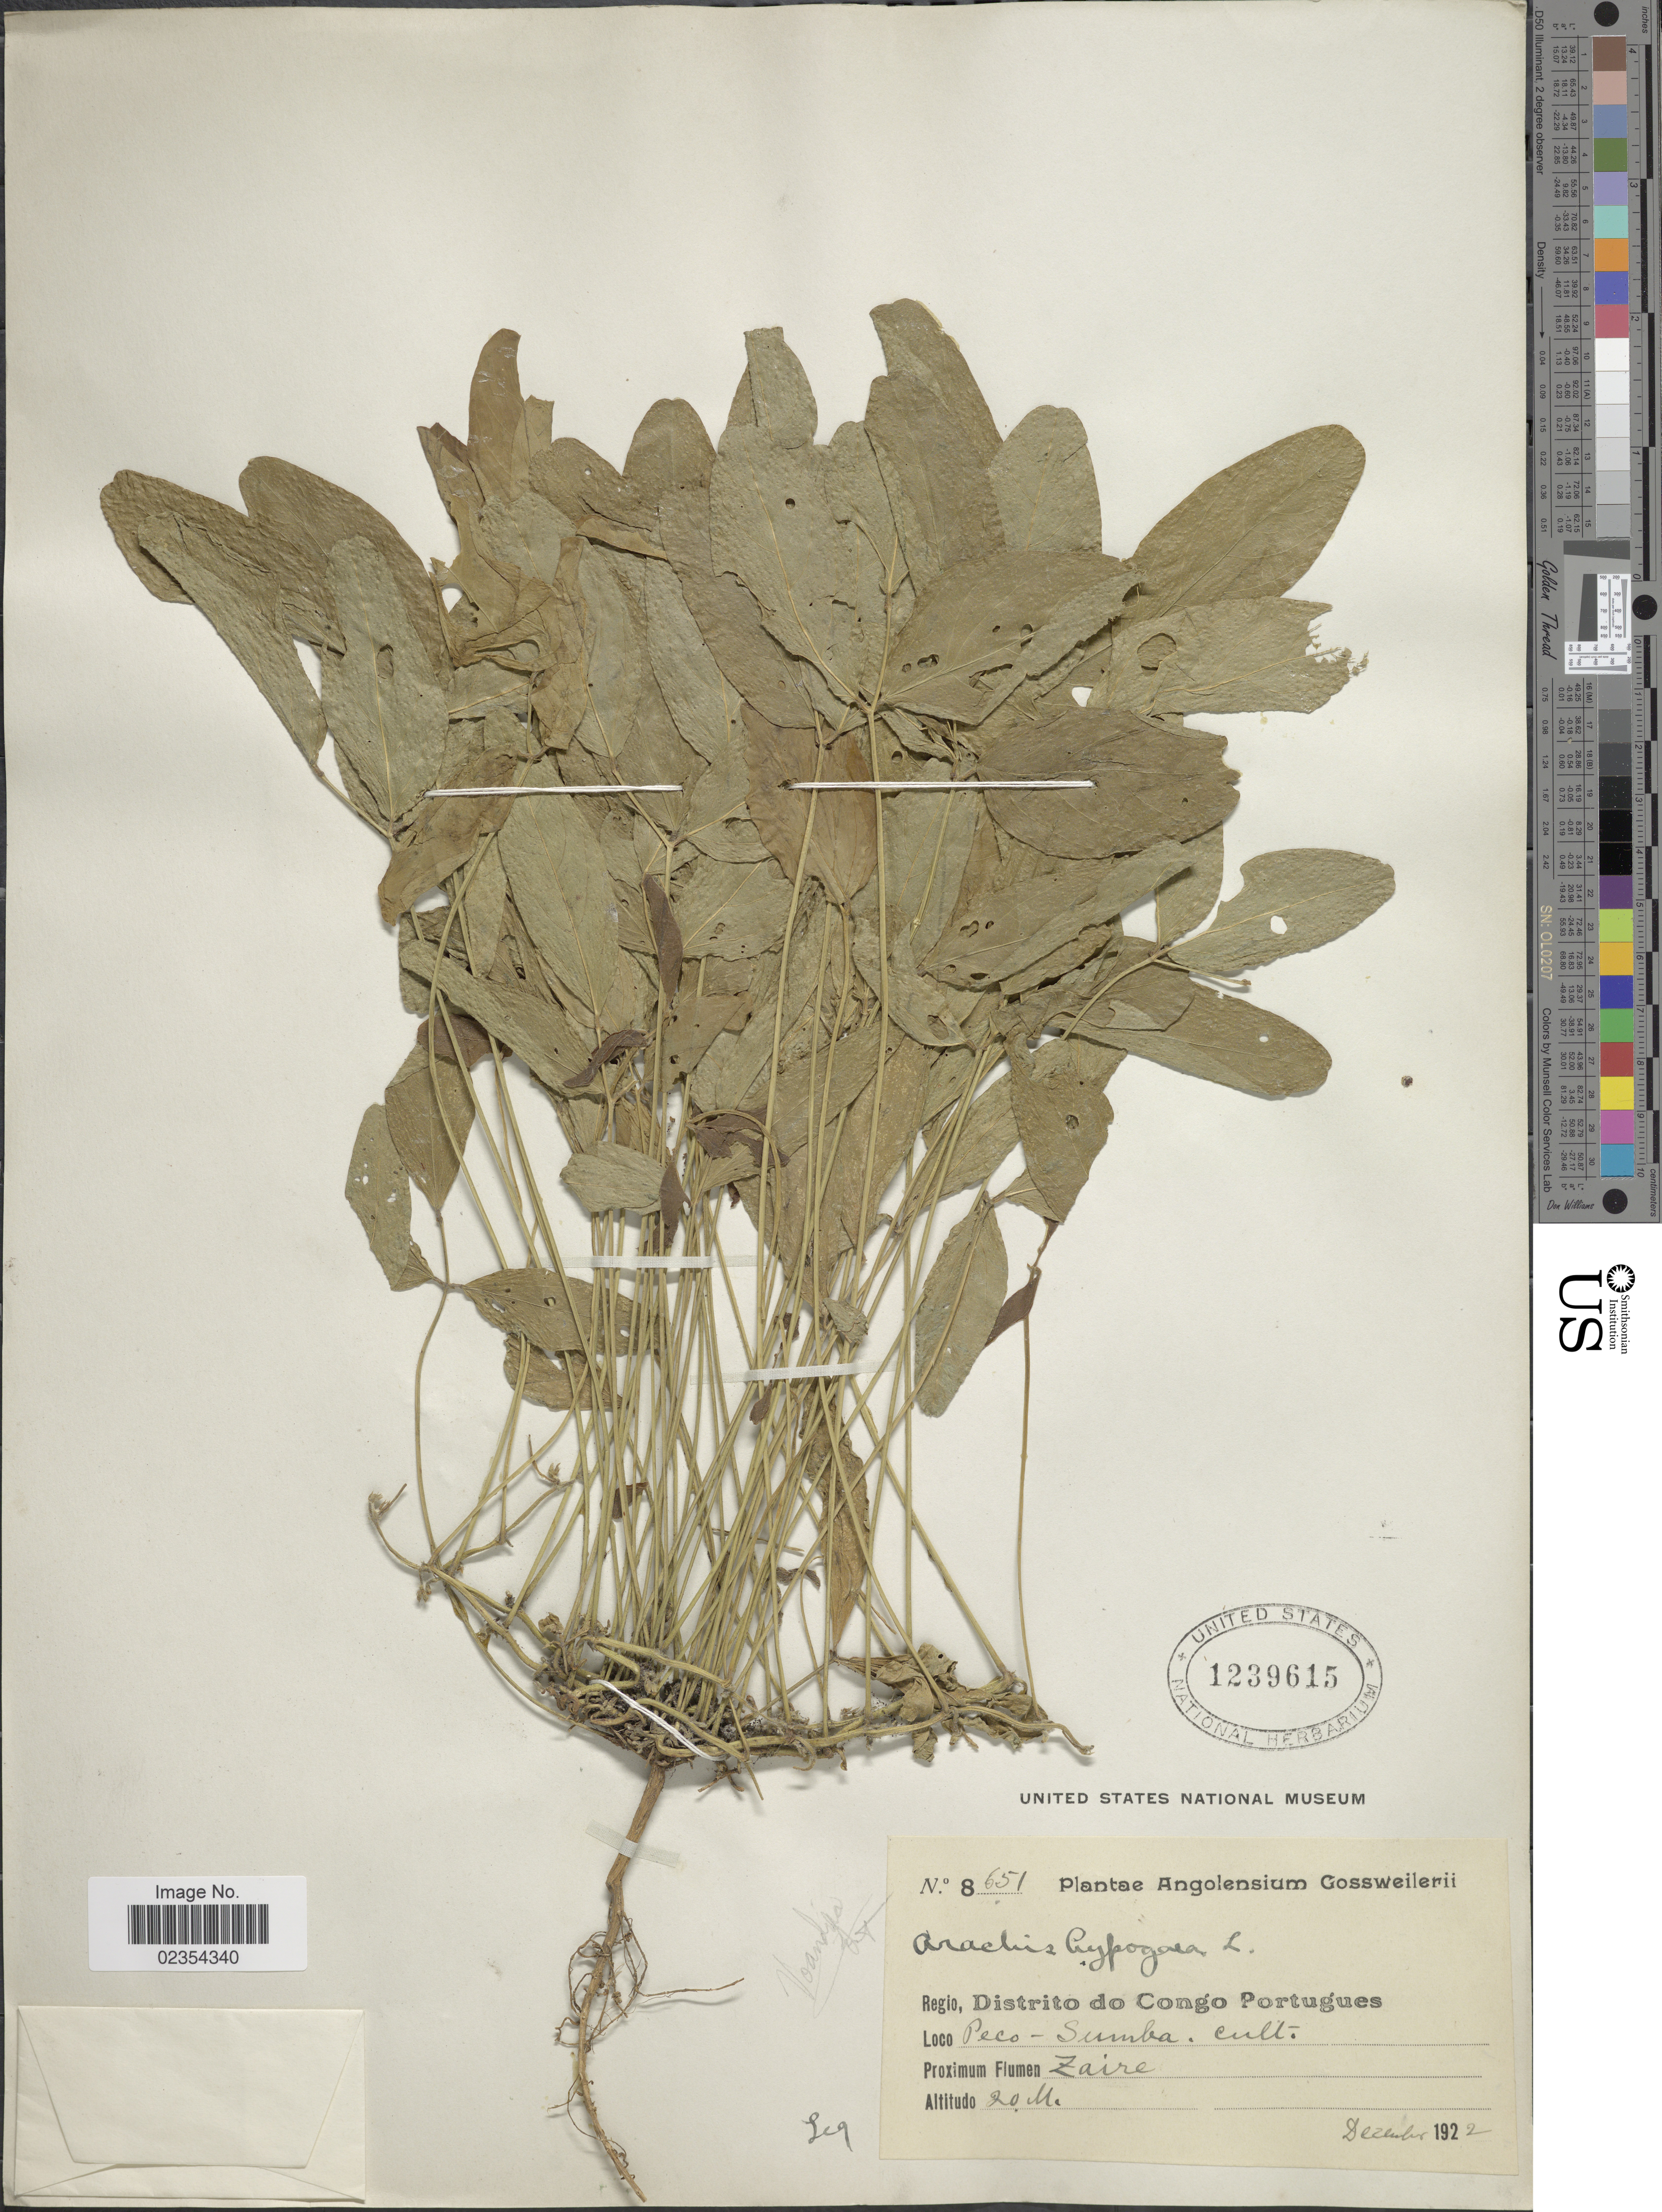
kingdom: Plantae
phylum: Tracheophyta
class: Magnoliopsida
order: Fabales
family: Fabaceae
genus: Vigna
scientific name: Vigna subterranea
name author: (L.) Verdc.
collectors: -. Gossweiler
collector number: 8651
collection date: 1922-12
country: Angola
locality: Angolensium [unsure placement], Distrito do Congo Portugues, Peco-Sumba, cult.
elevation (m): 20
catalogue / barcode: US 1239615